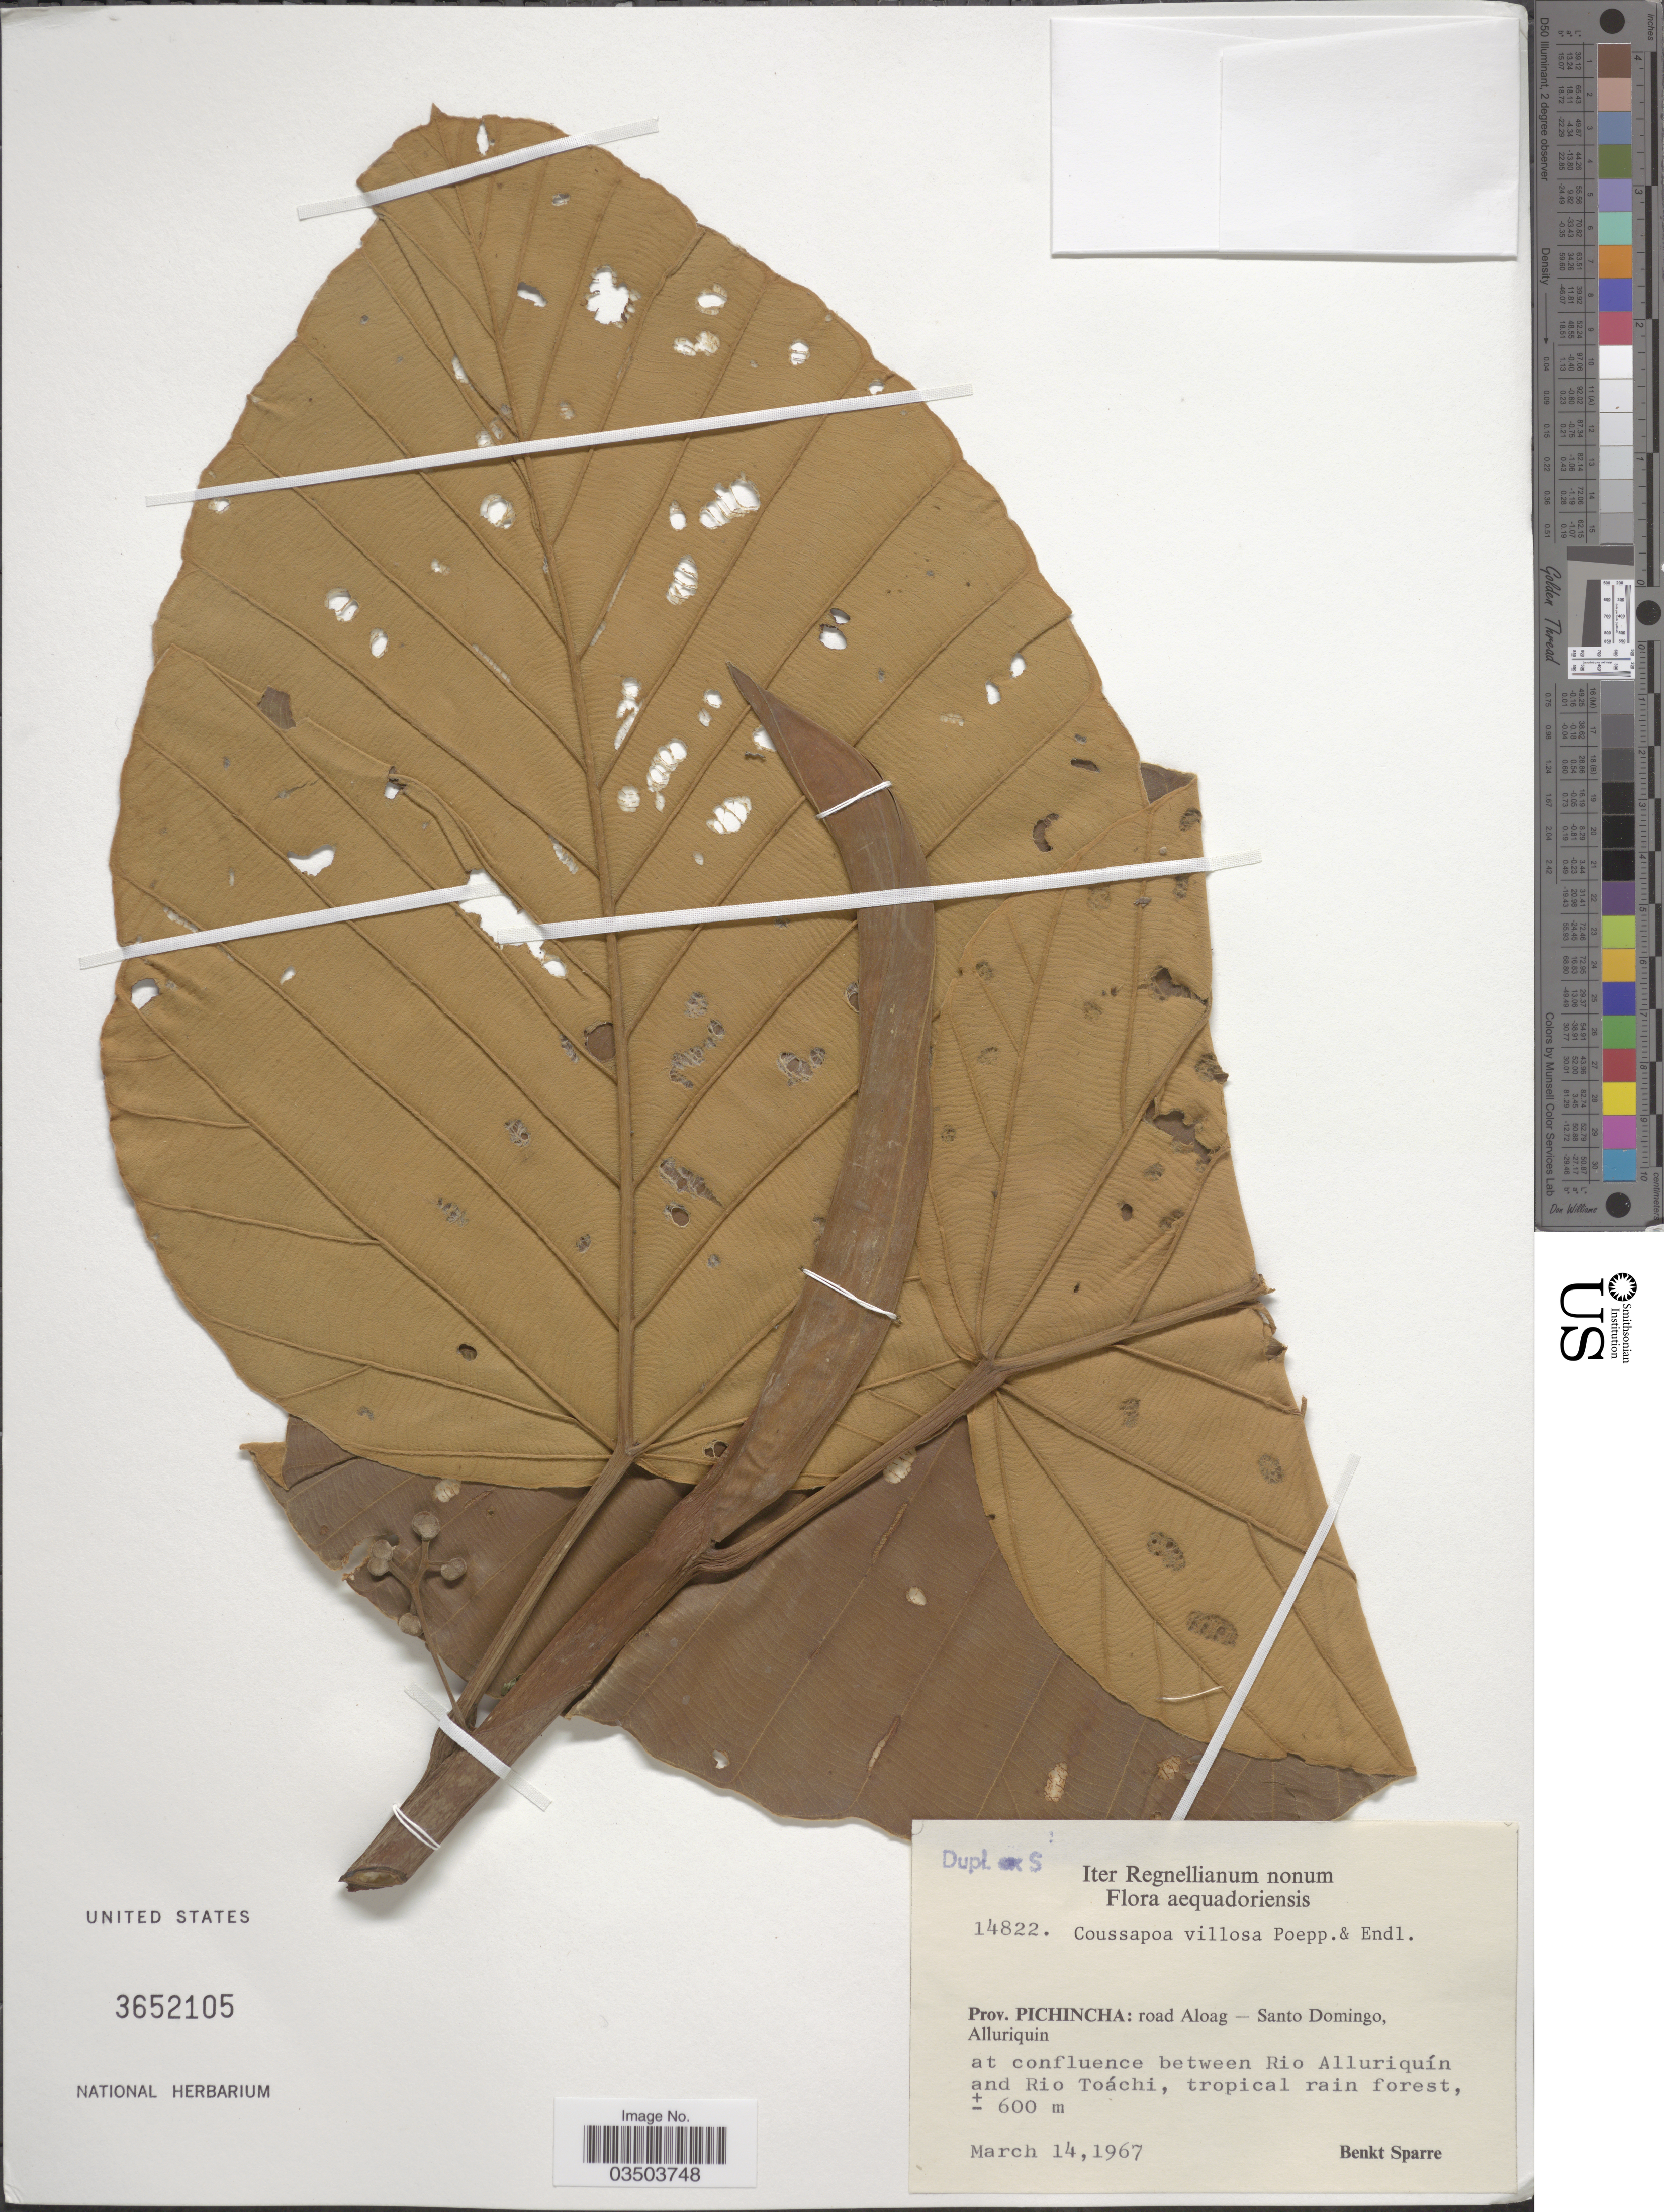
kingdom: Plantae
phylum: Tracheophyta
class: Magnoliopsida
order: Rosales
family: Urticaceae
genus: Coussapoa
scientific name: Coussapoa villosa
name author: Poepp. & Endl.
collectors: B. Sparre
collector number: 14822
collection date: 1967-03-14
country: Ecuador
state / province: Pichincha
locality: Road Aloag - Santo Domingo, Alluriquin. At confluence between Rio Alluriquín and Rio Toáchi, tropical rain forest.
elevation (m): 600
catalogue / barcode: US 3652105